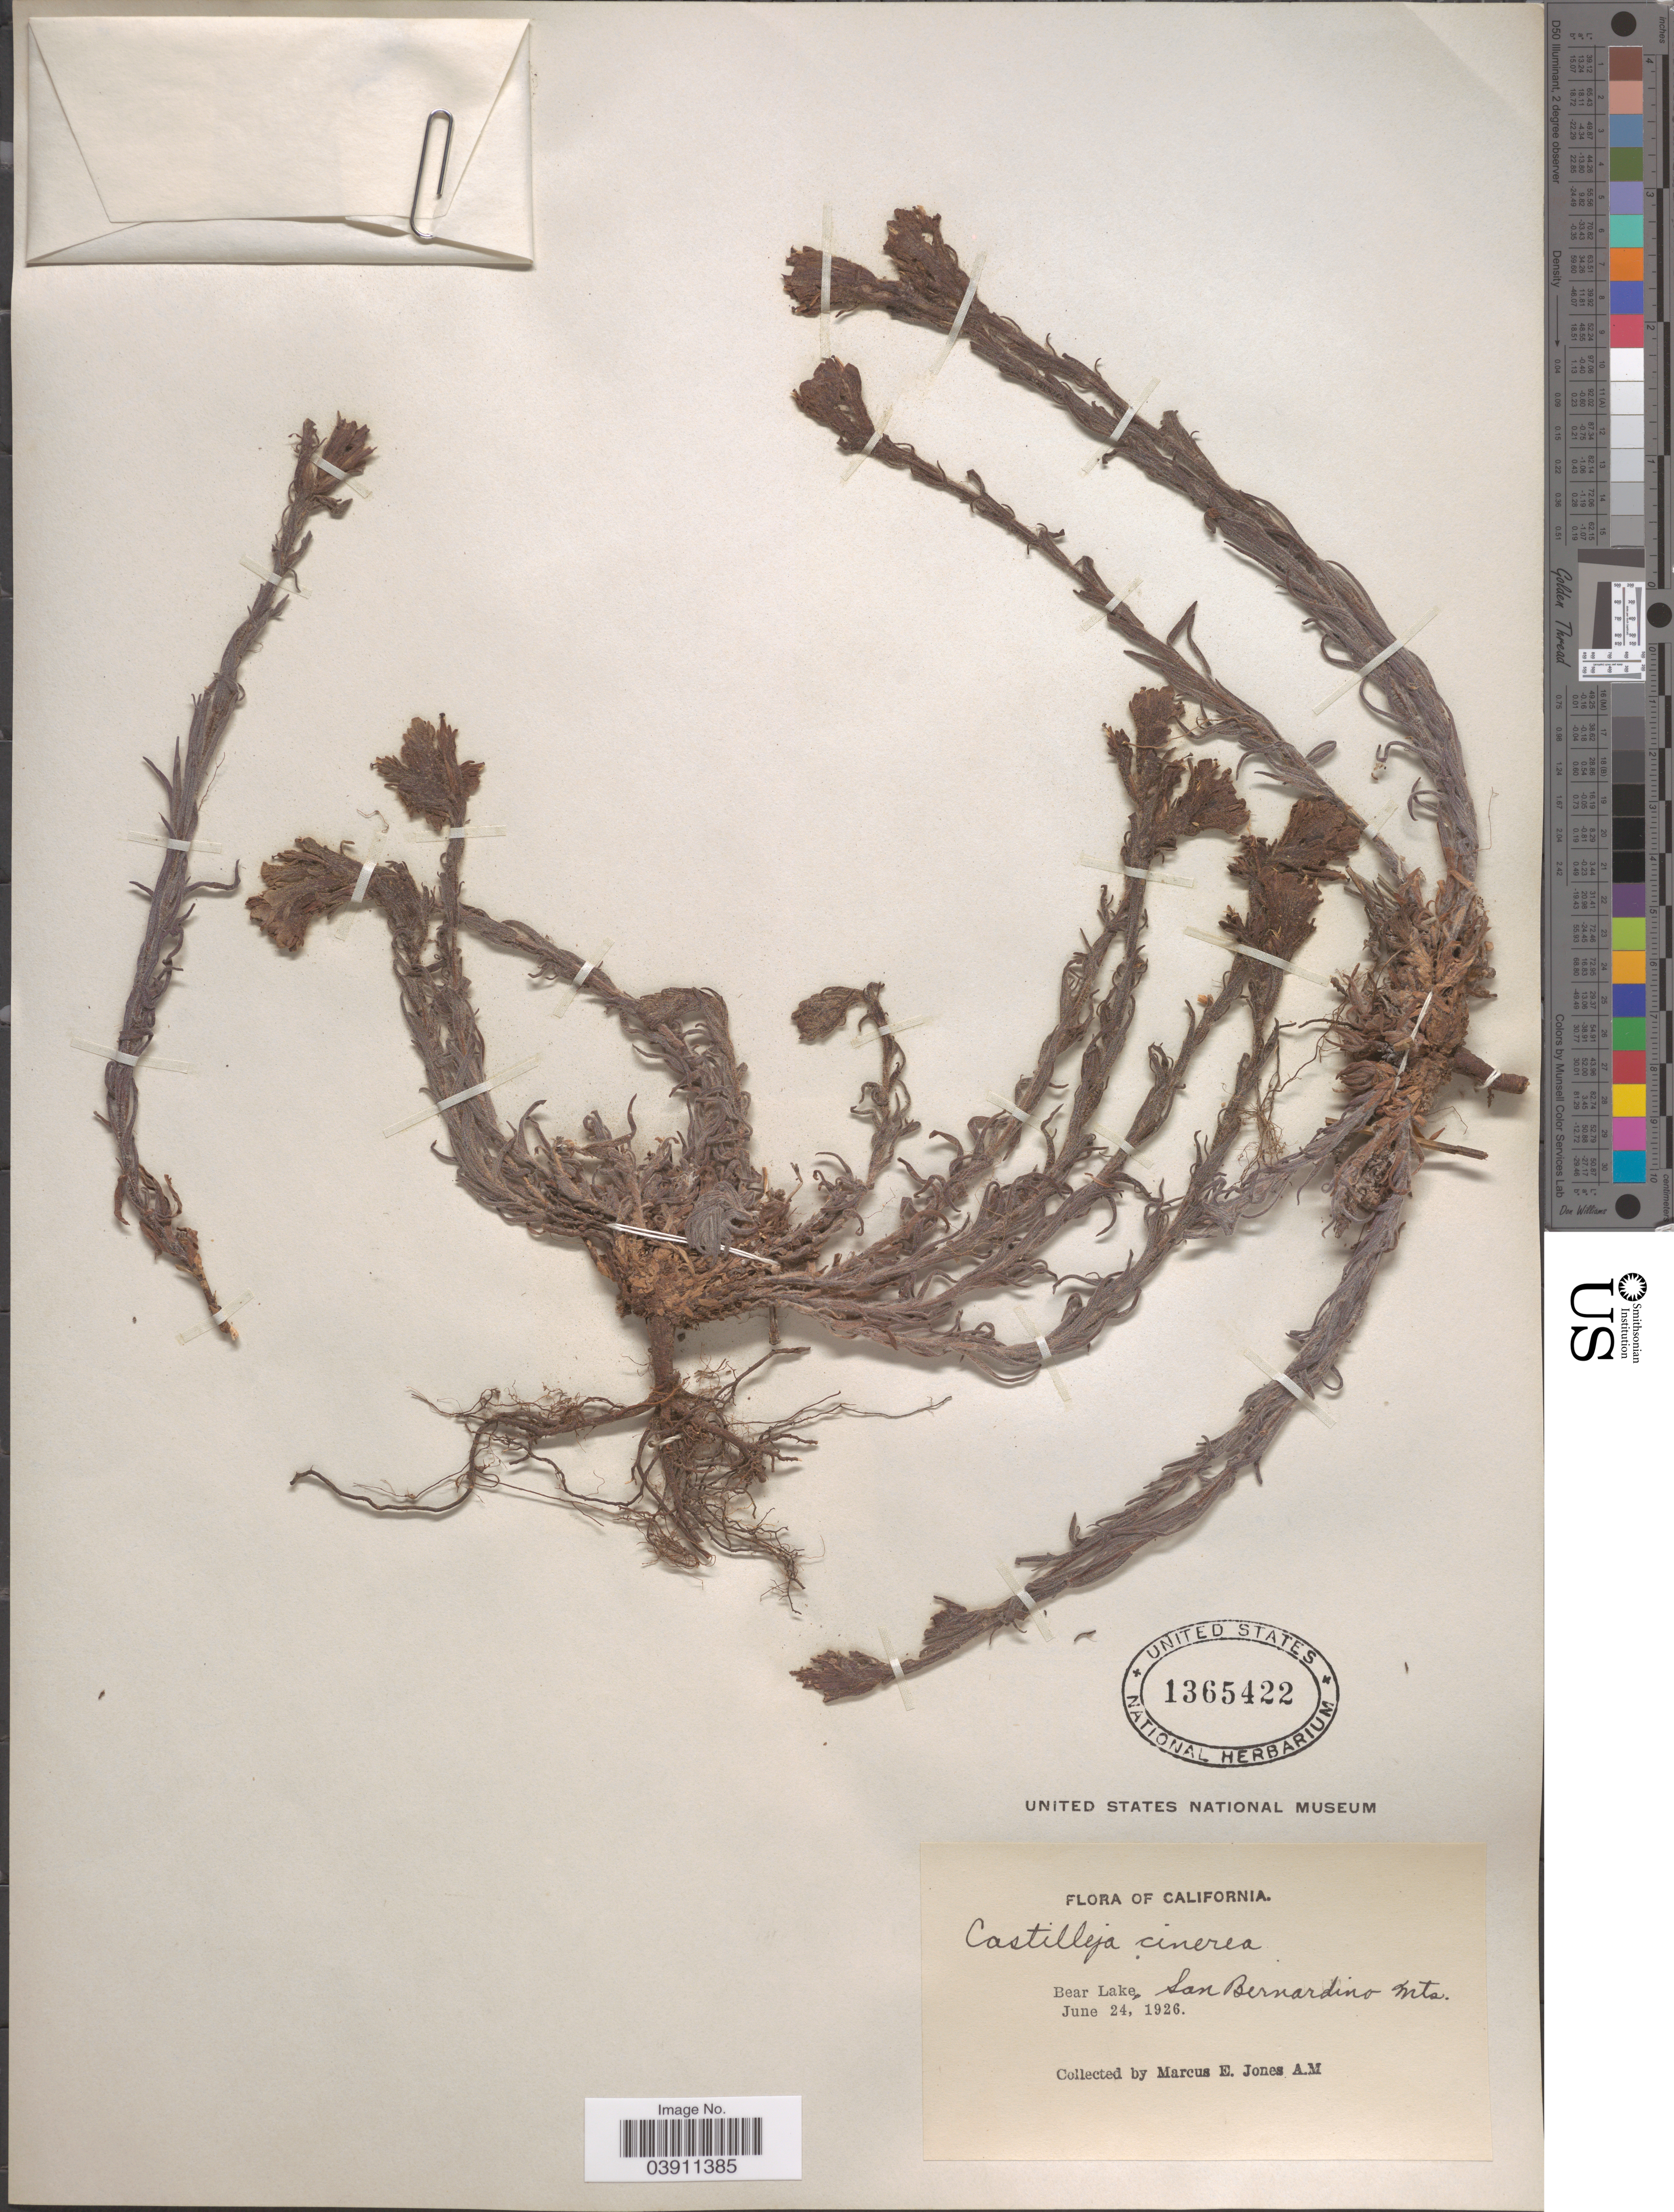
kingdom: Plantae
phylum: Tracheophyta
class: Magnoliopsida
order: Lamiales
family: Orobanchaceae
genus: Castilleja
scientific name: Castilleja cinerea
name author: A. Gray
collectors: M. E. Jones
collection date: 1926-06-24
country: United States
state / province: California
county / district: San Bernardino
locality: Bear Lake, San Bernardino Mts.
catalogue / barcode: US 1365422